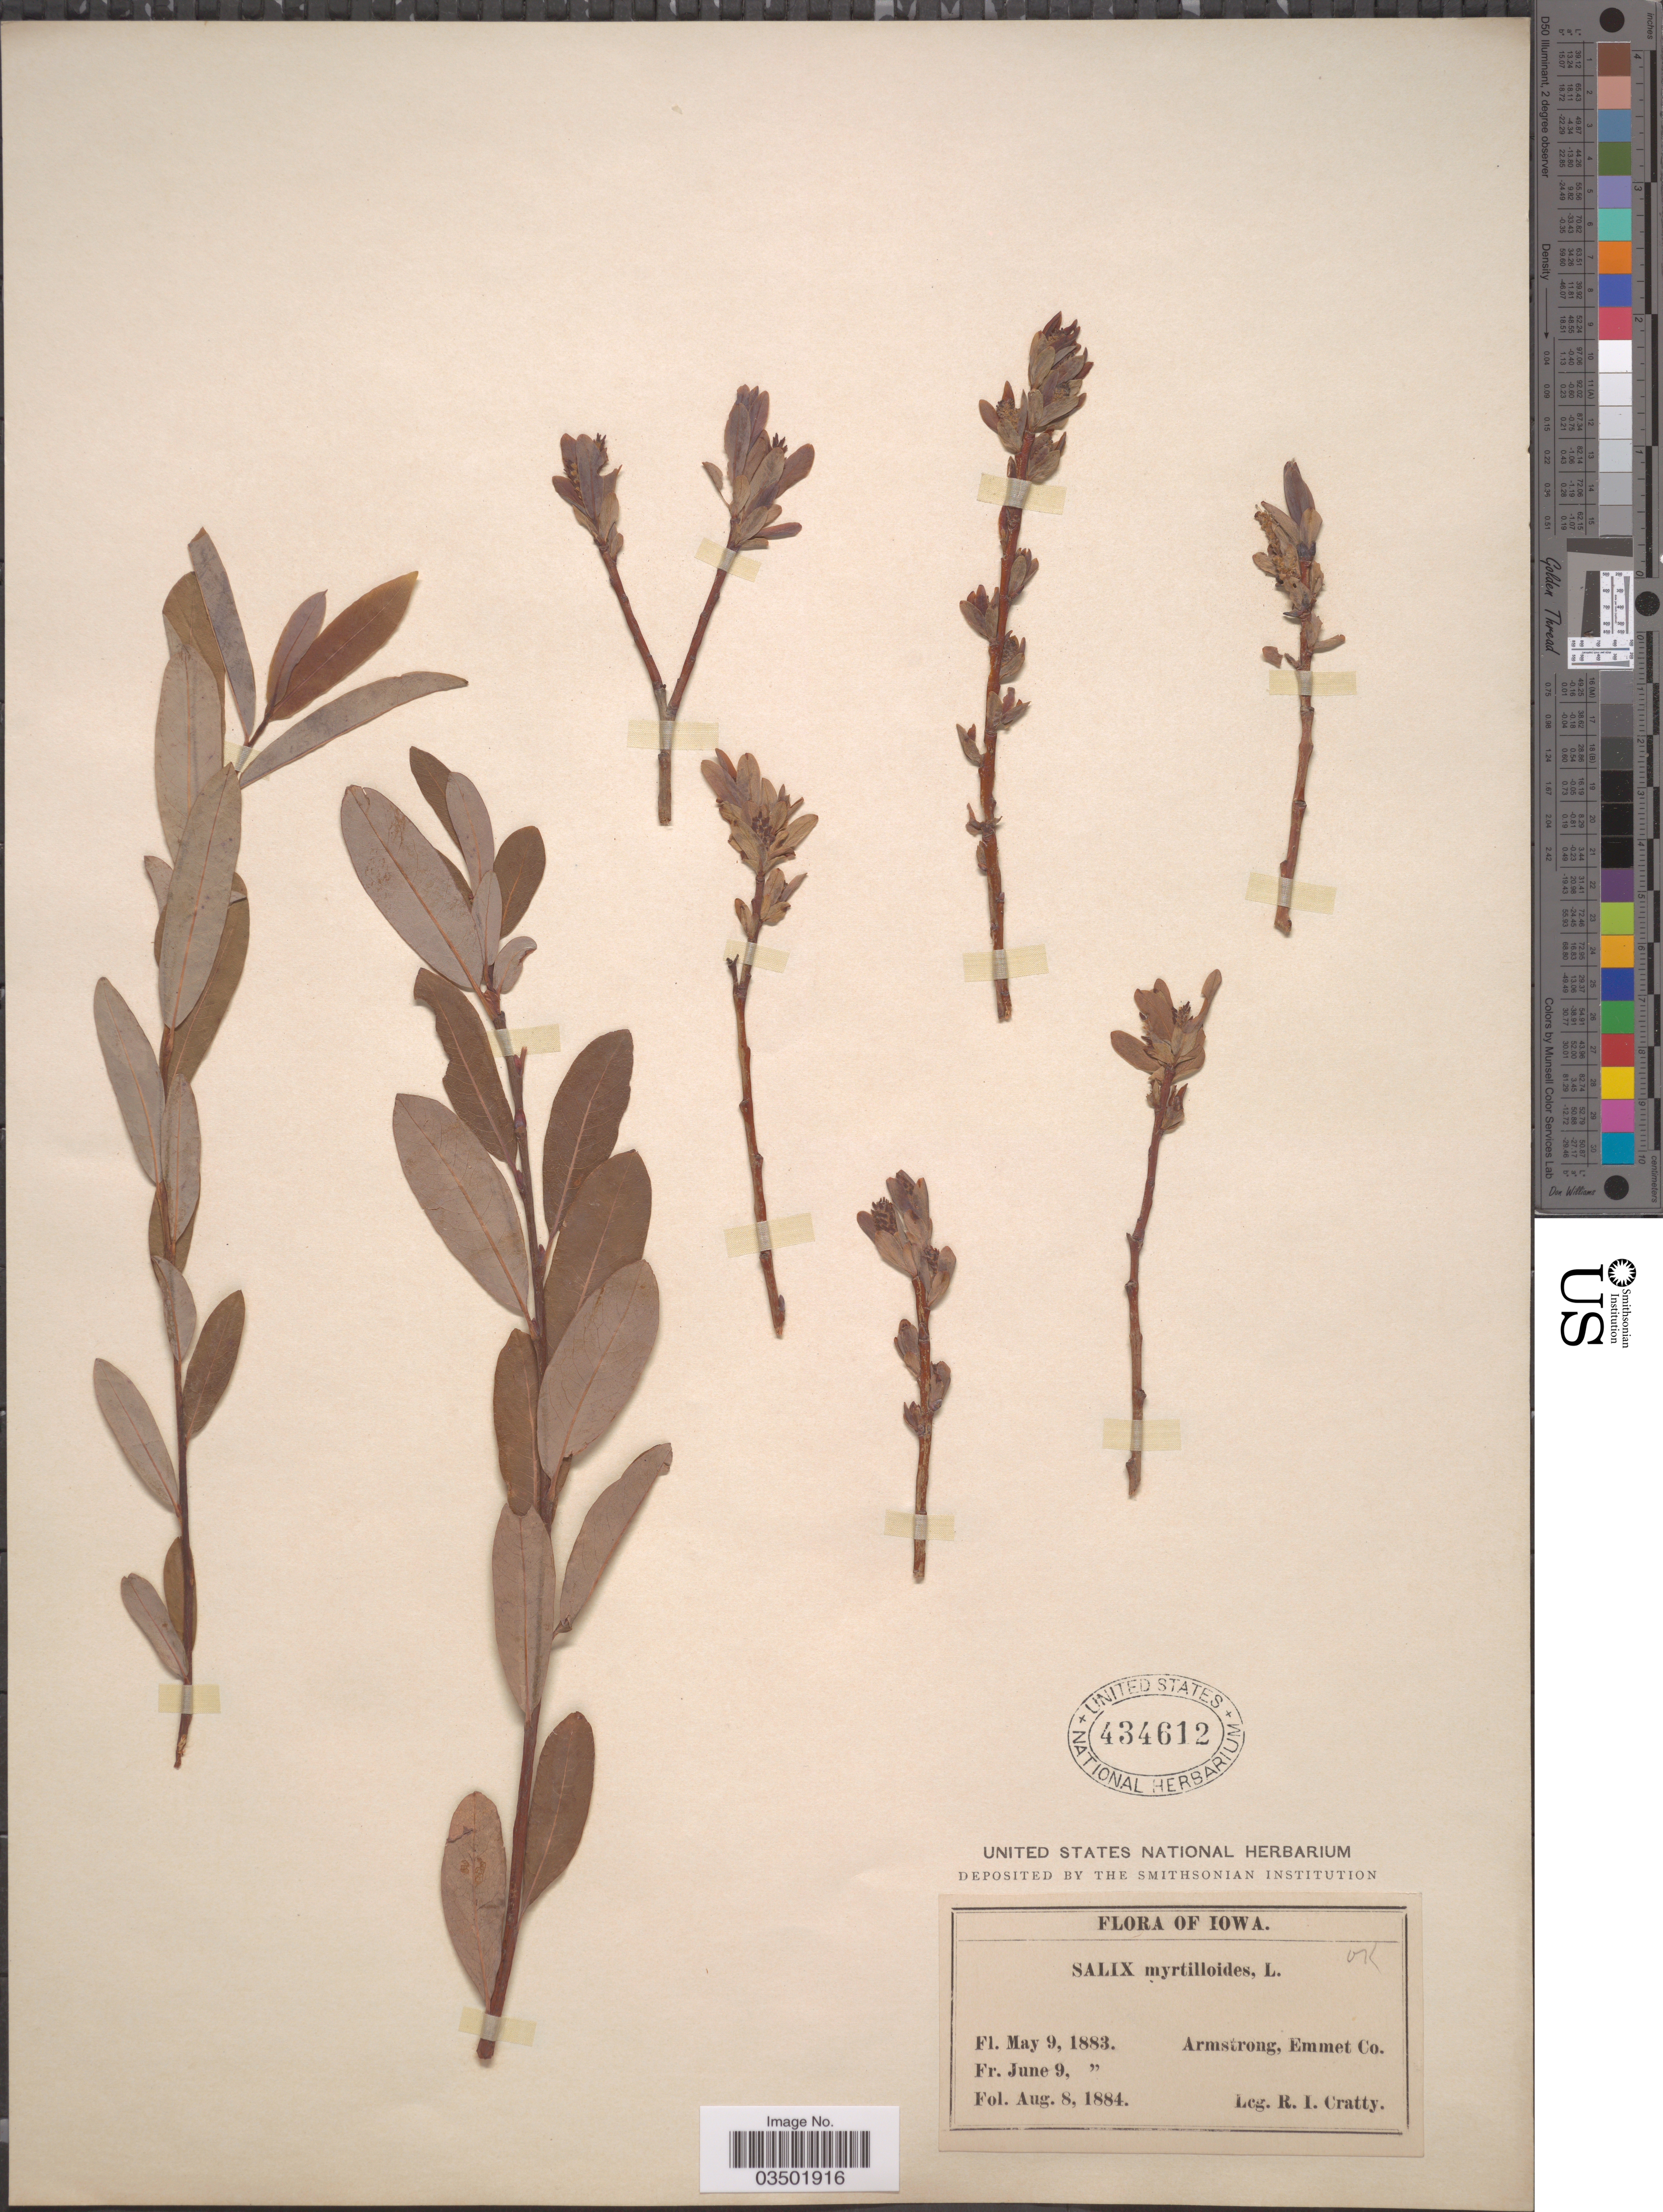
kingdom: Plantae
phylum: Tracheophyta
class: Magnoliopsida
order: Malpighiales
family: Salicaceae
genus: Salix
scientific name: Salix pedicellaris var. hypoglauca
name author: Fernald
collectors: R. Cratty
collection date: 1883-05-09/1884-08-08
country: United States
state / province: Iowa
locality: Armstrong, Emmet Co.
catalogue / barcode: US 434612